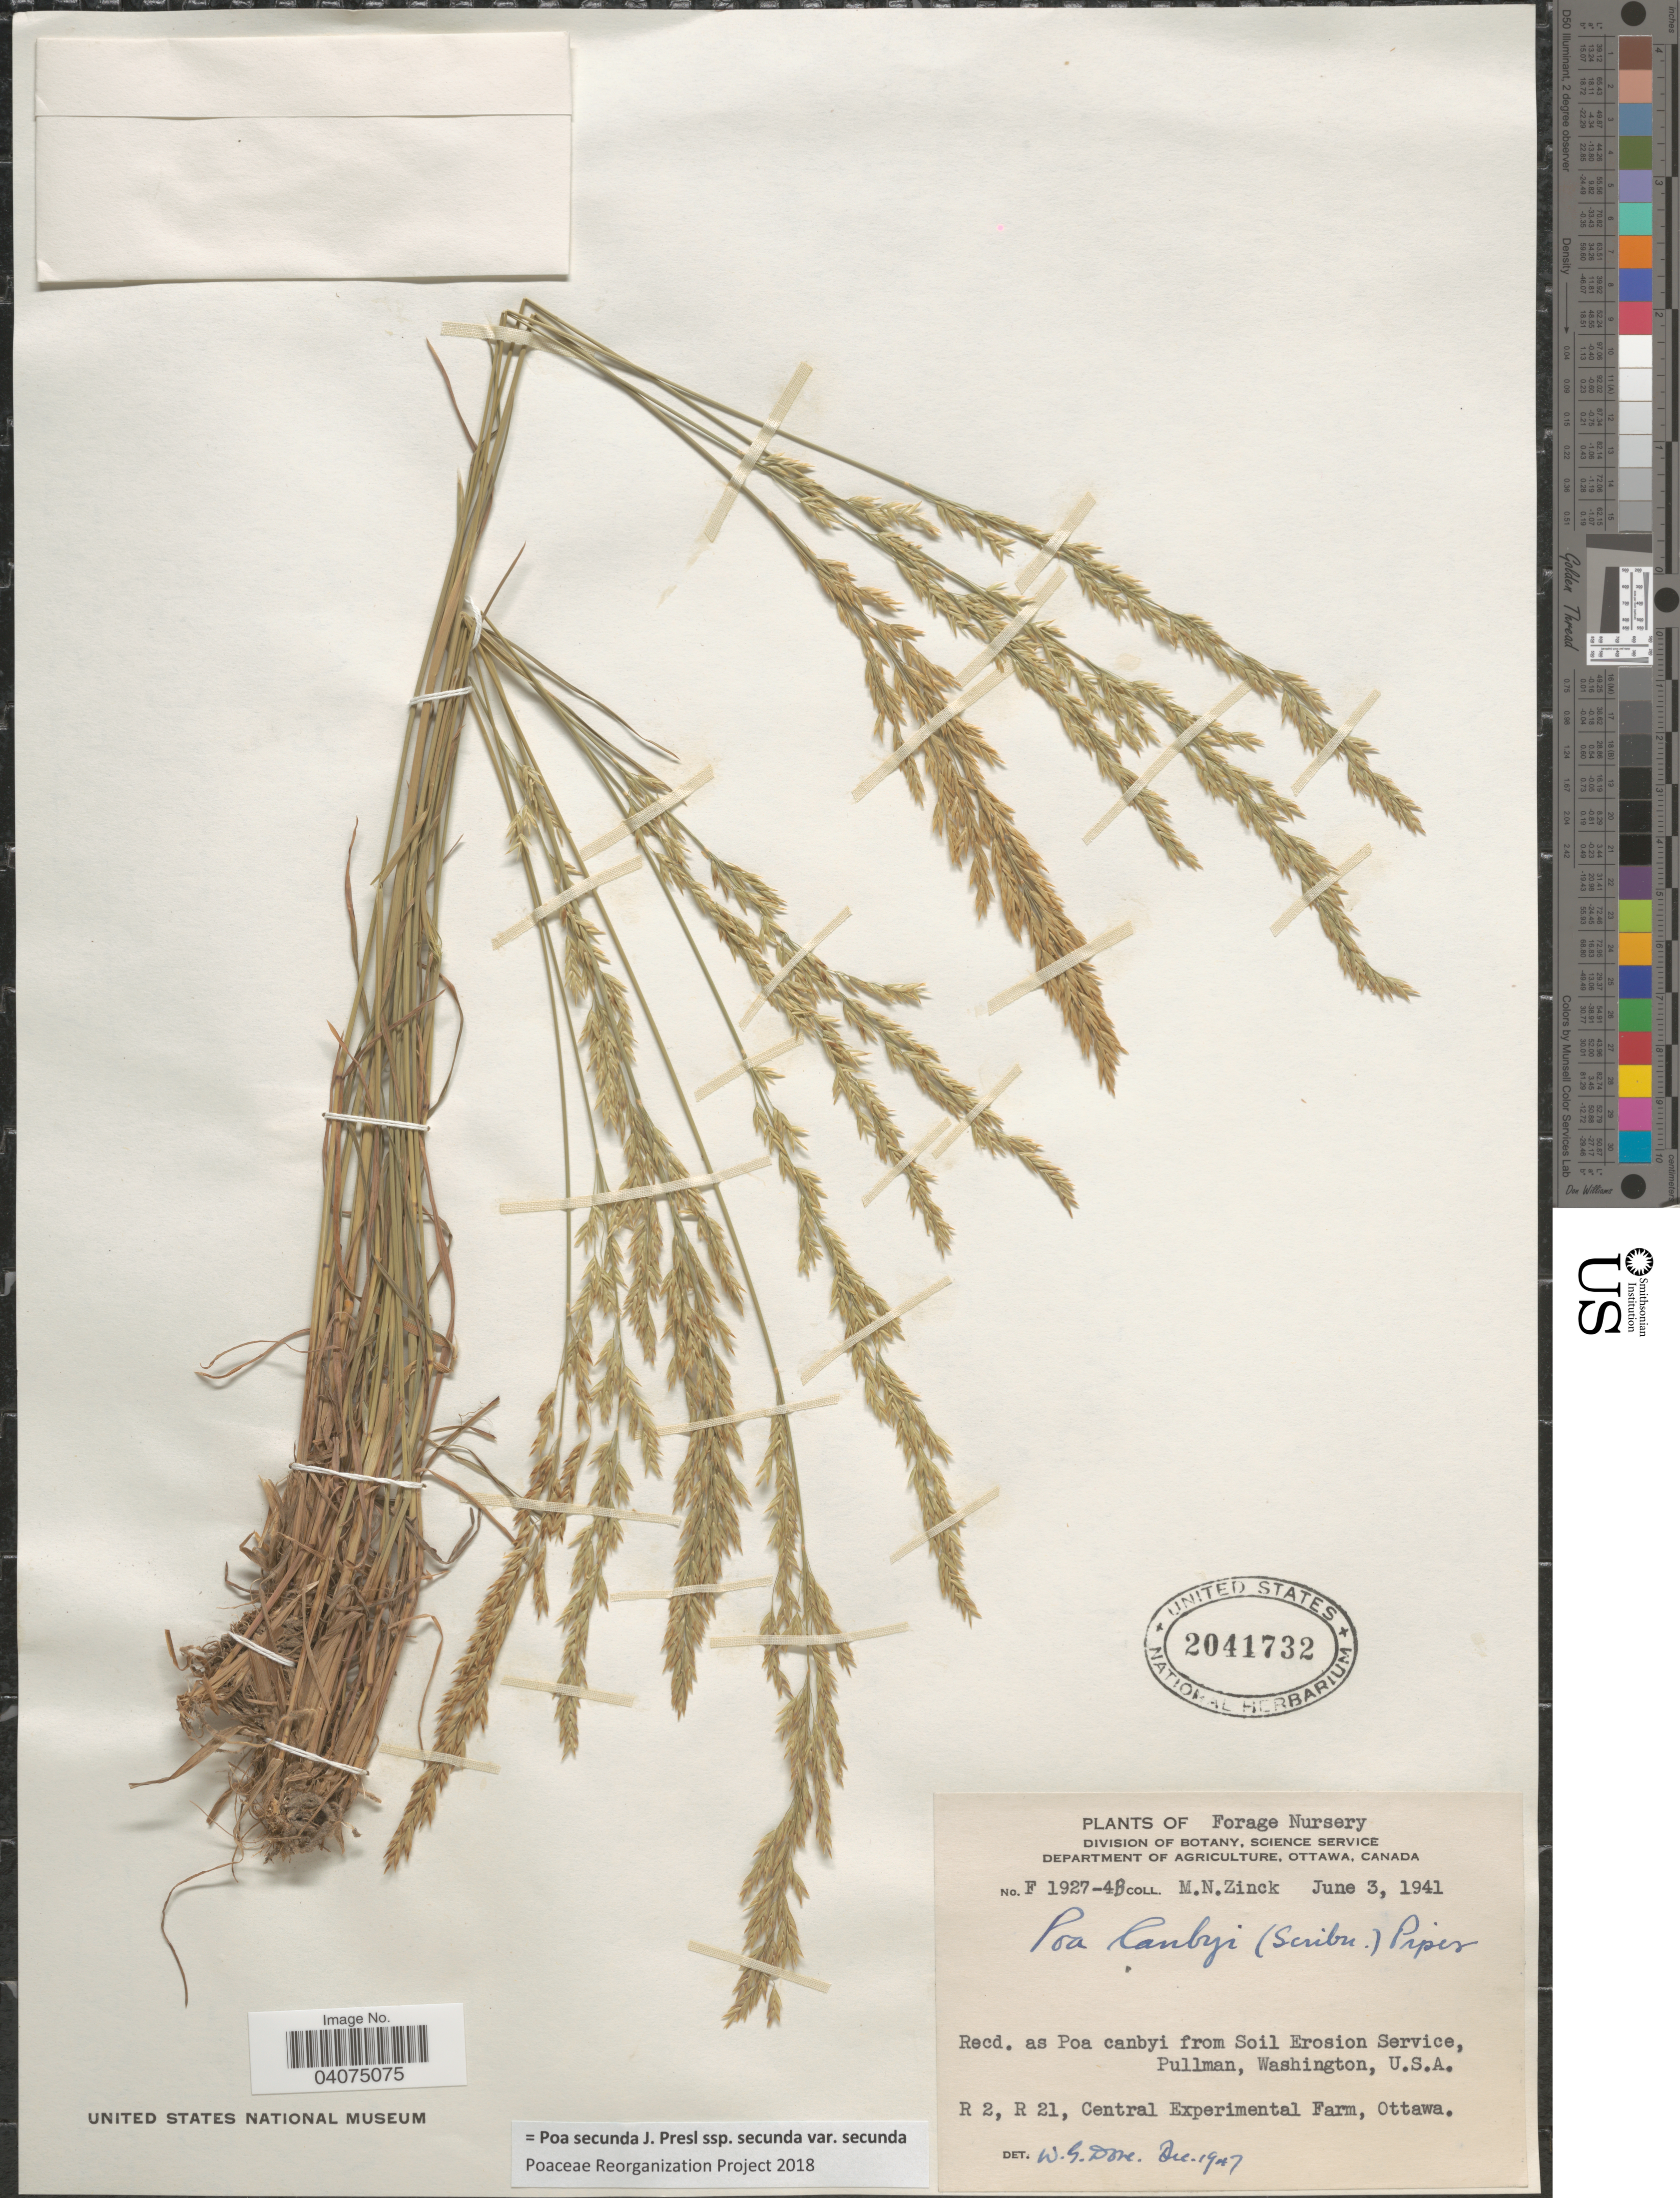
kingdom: Plantae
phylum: Tracheophyta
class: Liliopsida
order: Poales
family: Poaceae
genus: Poa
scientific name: Poa secunda subsp. secunda var. secunda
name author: J. Presl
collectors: M. Zinck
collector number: F1927-4B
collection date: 1941-06-03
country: Canada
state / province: Ontario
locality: Forage Nursery. R 2, R 21, Central Experimental Farm, Ottawa.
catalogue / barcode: US 2041732